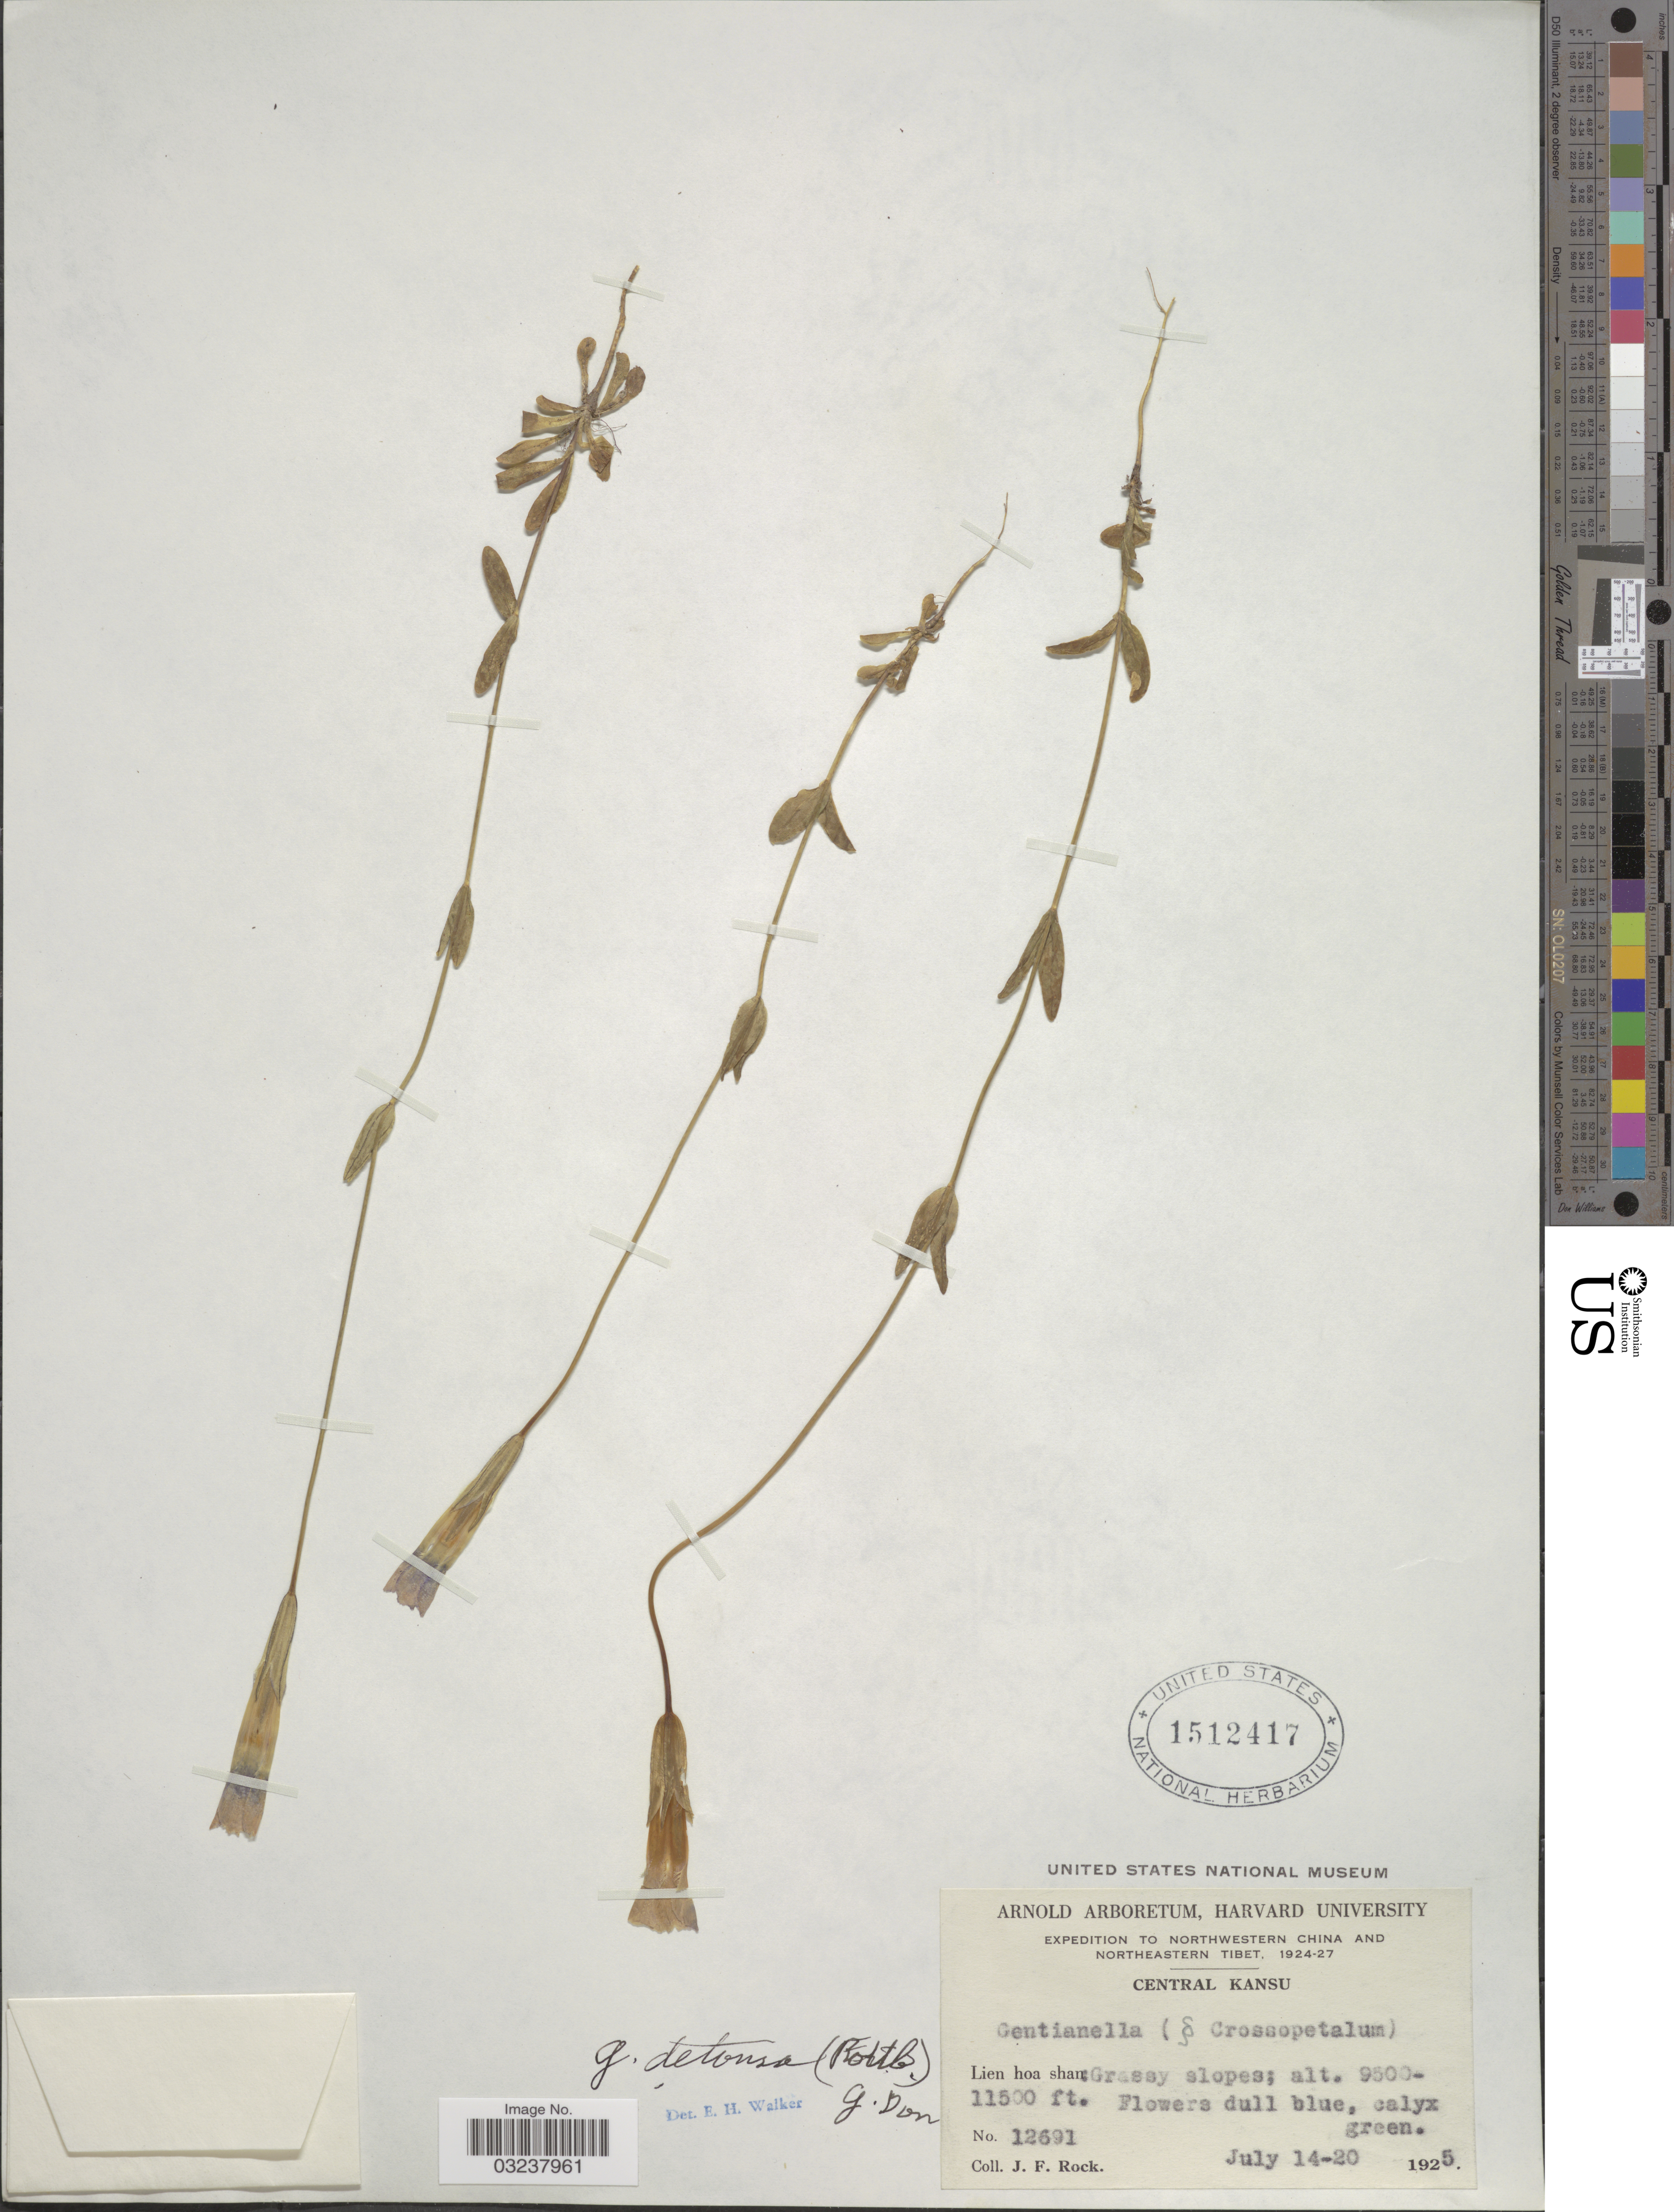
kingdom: Plantae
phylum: Tracheophyta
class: Magnoliopsida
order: Gentianales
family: Gentianaceae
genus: Gentianella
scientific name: Gentianella detonsa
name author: (Rottb.) G. Don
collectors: J. Rock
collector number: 12691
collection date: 1925-07-14/1925-07-20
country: China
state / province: Gansu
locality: Northwestern China. Central Kansu. Lien hoa shan.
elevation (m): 2896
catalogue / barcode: US 1512417